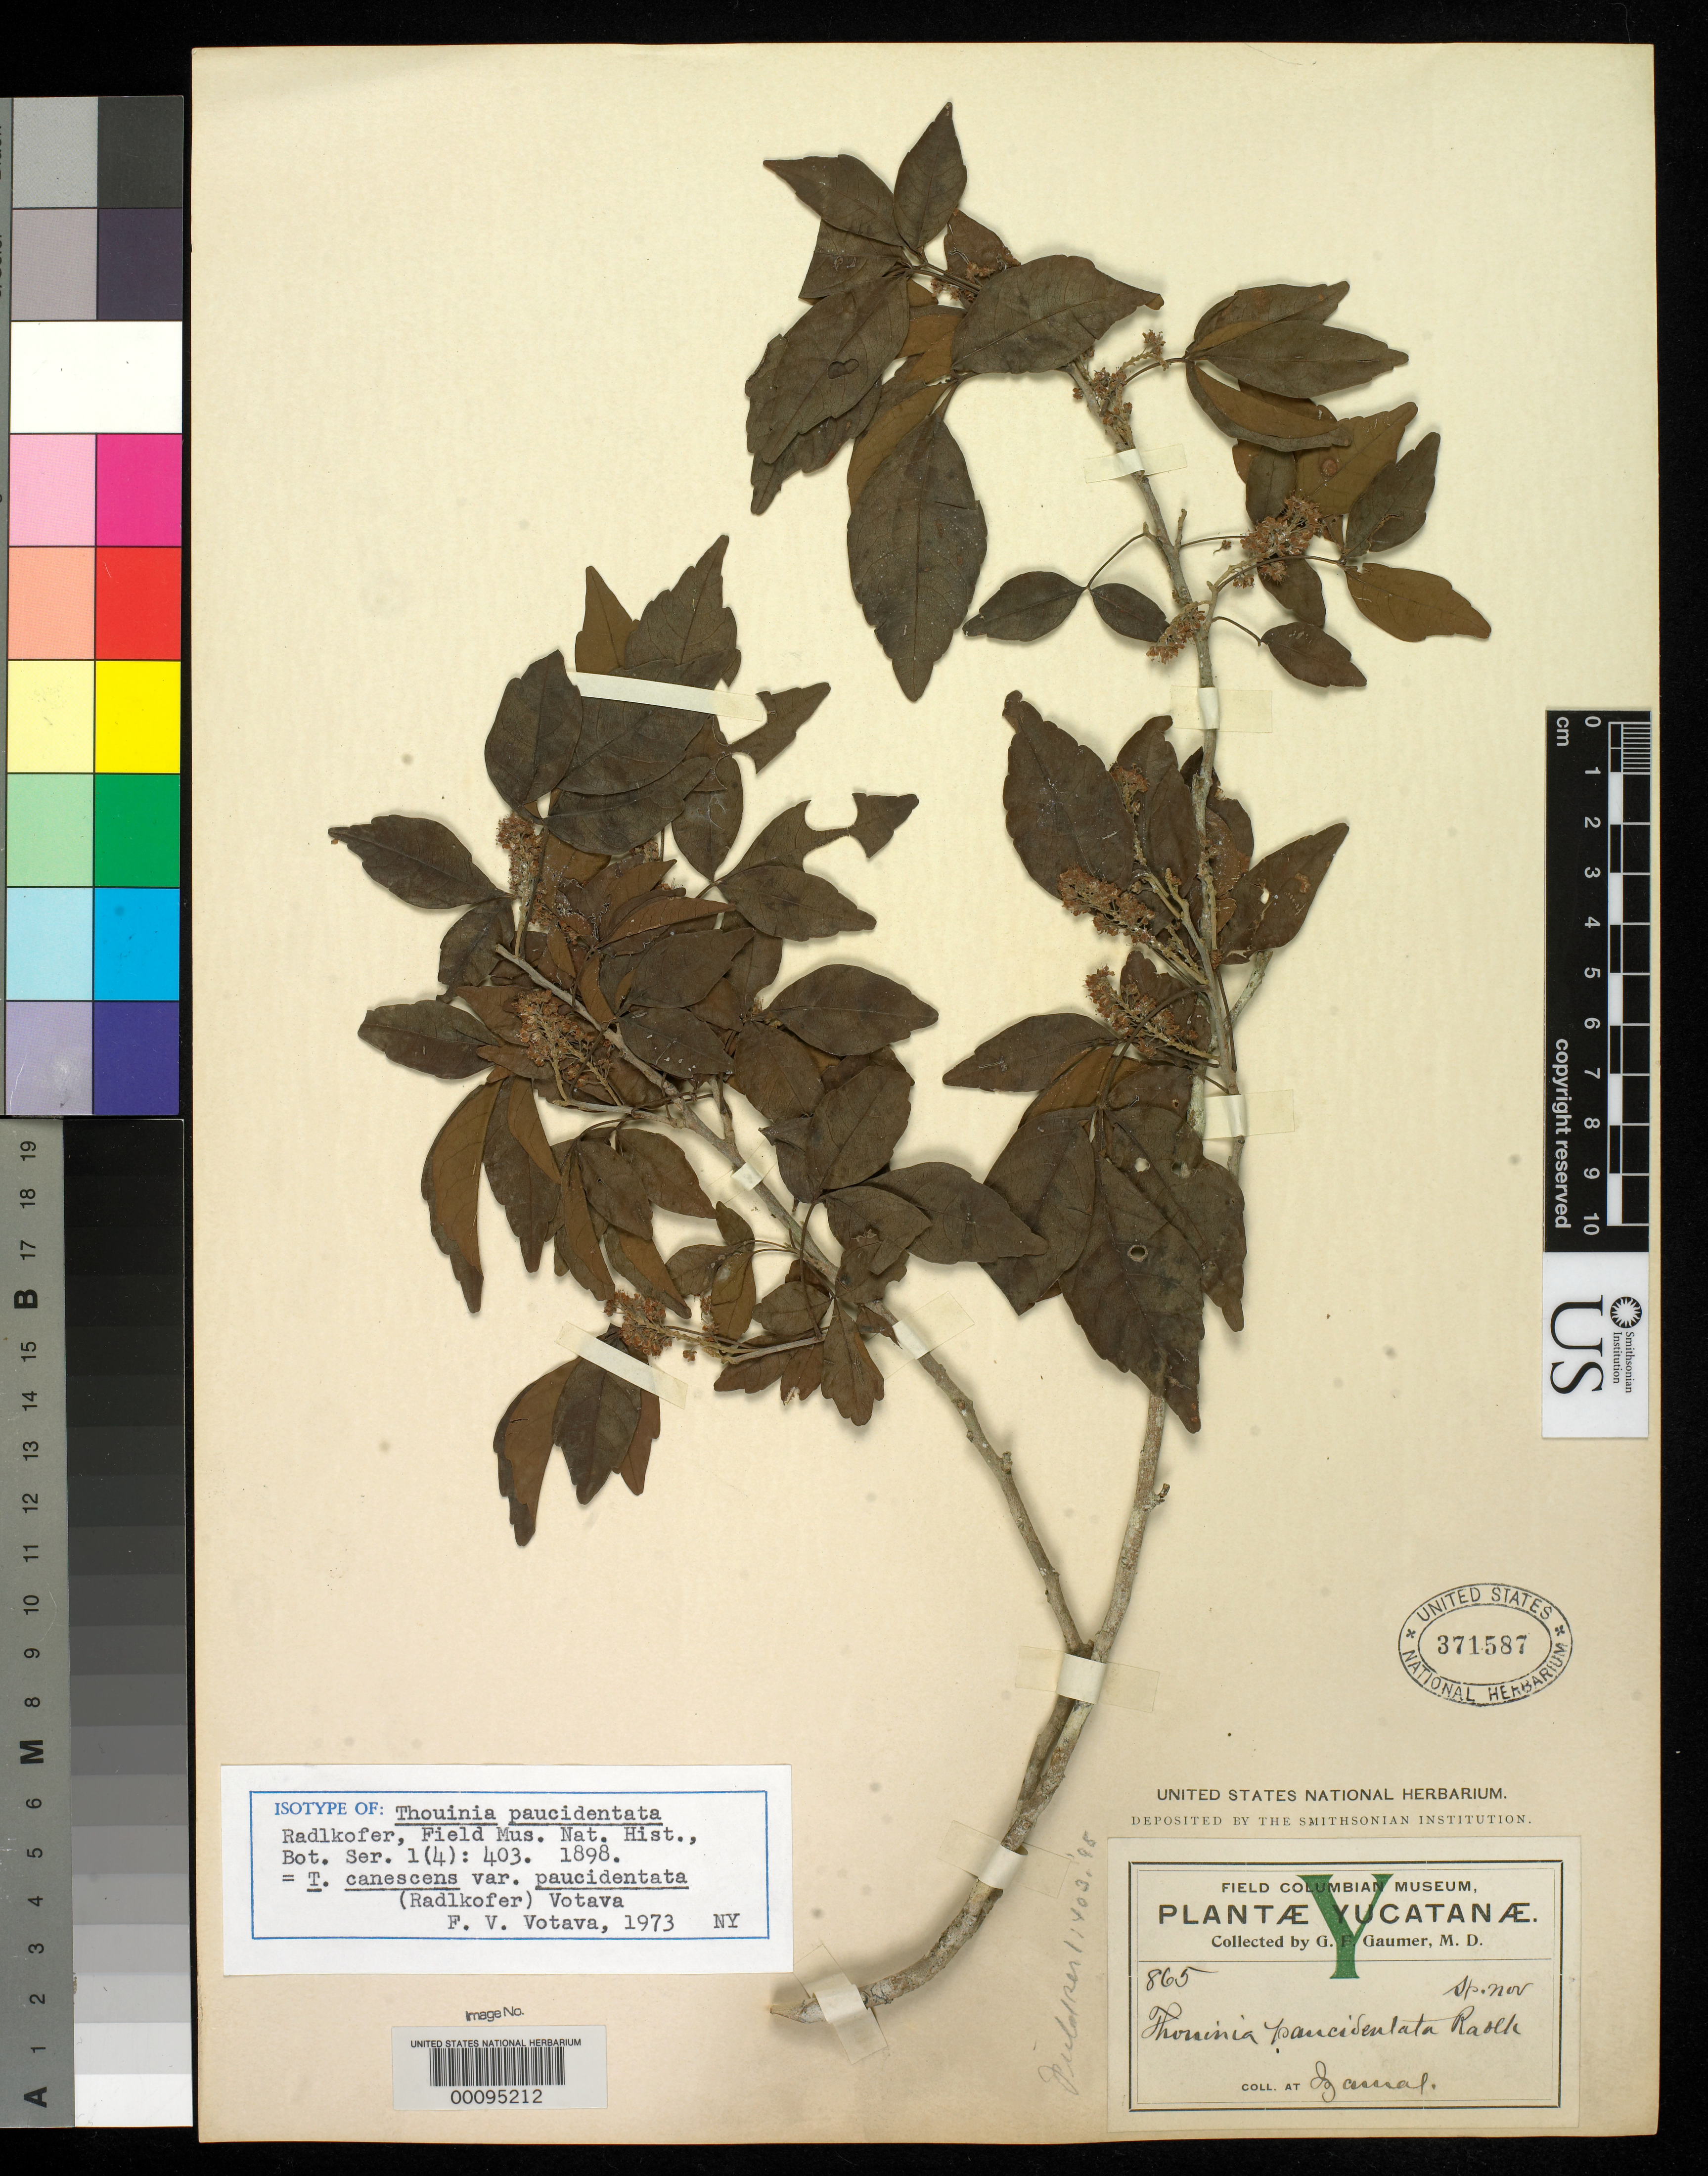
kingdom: Plantae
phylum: Tracheophyta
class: Magnoliopsida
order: Sapindales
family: Sapindaceae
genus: Thouinia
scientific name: Thouinia paucidentata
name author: Radlk. ex Millsp.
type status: Isotype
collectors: G. F. Gaumer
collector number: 865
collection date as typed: Aug 1895 to -- Sep 1895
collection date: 1895-08/1895-09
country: Mexico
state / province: Yucatán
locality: Izamal.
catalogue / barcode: US 371587